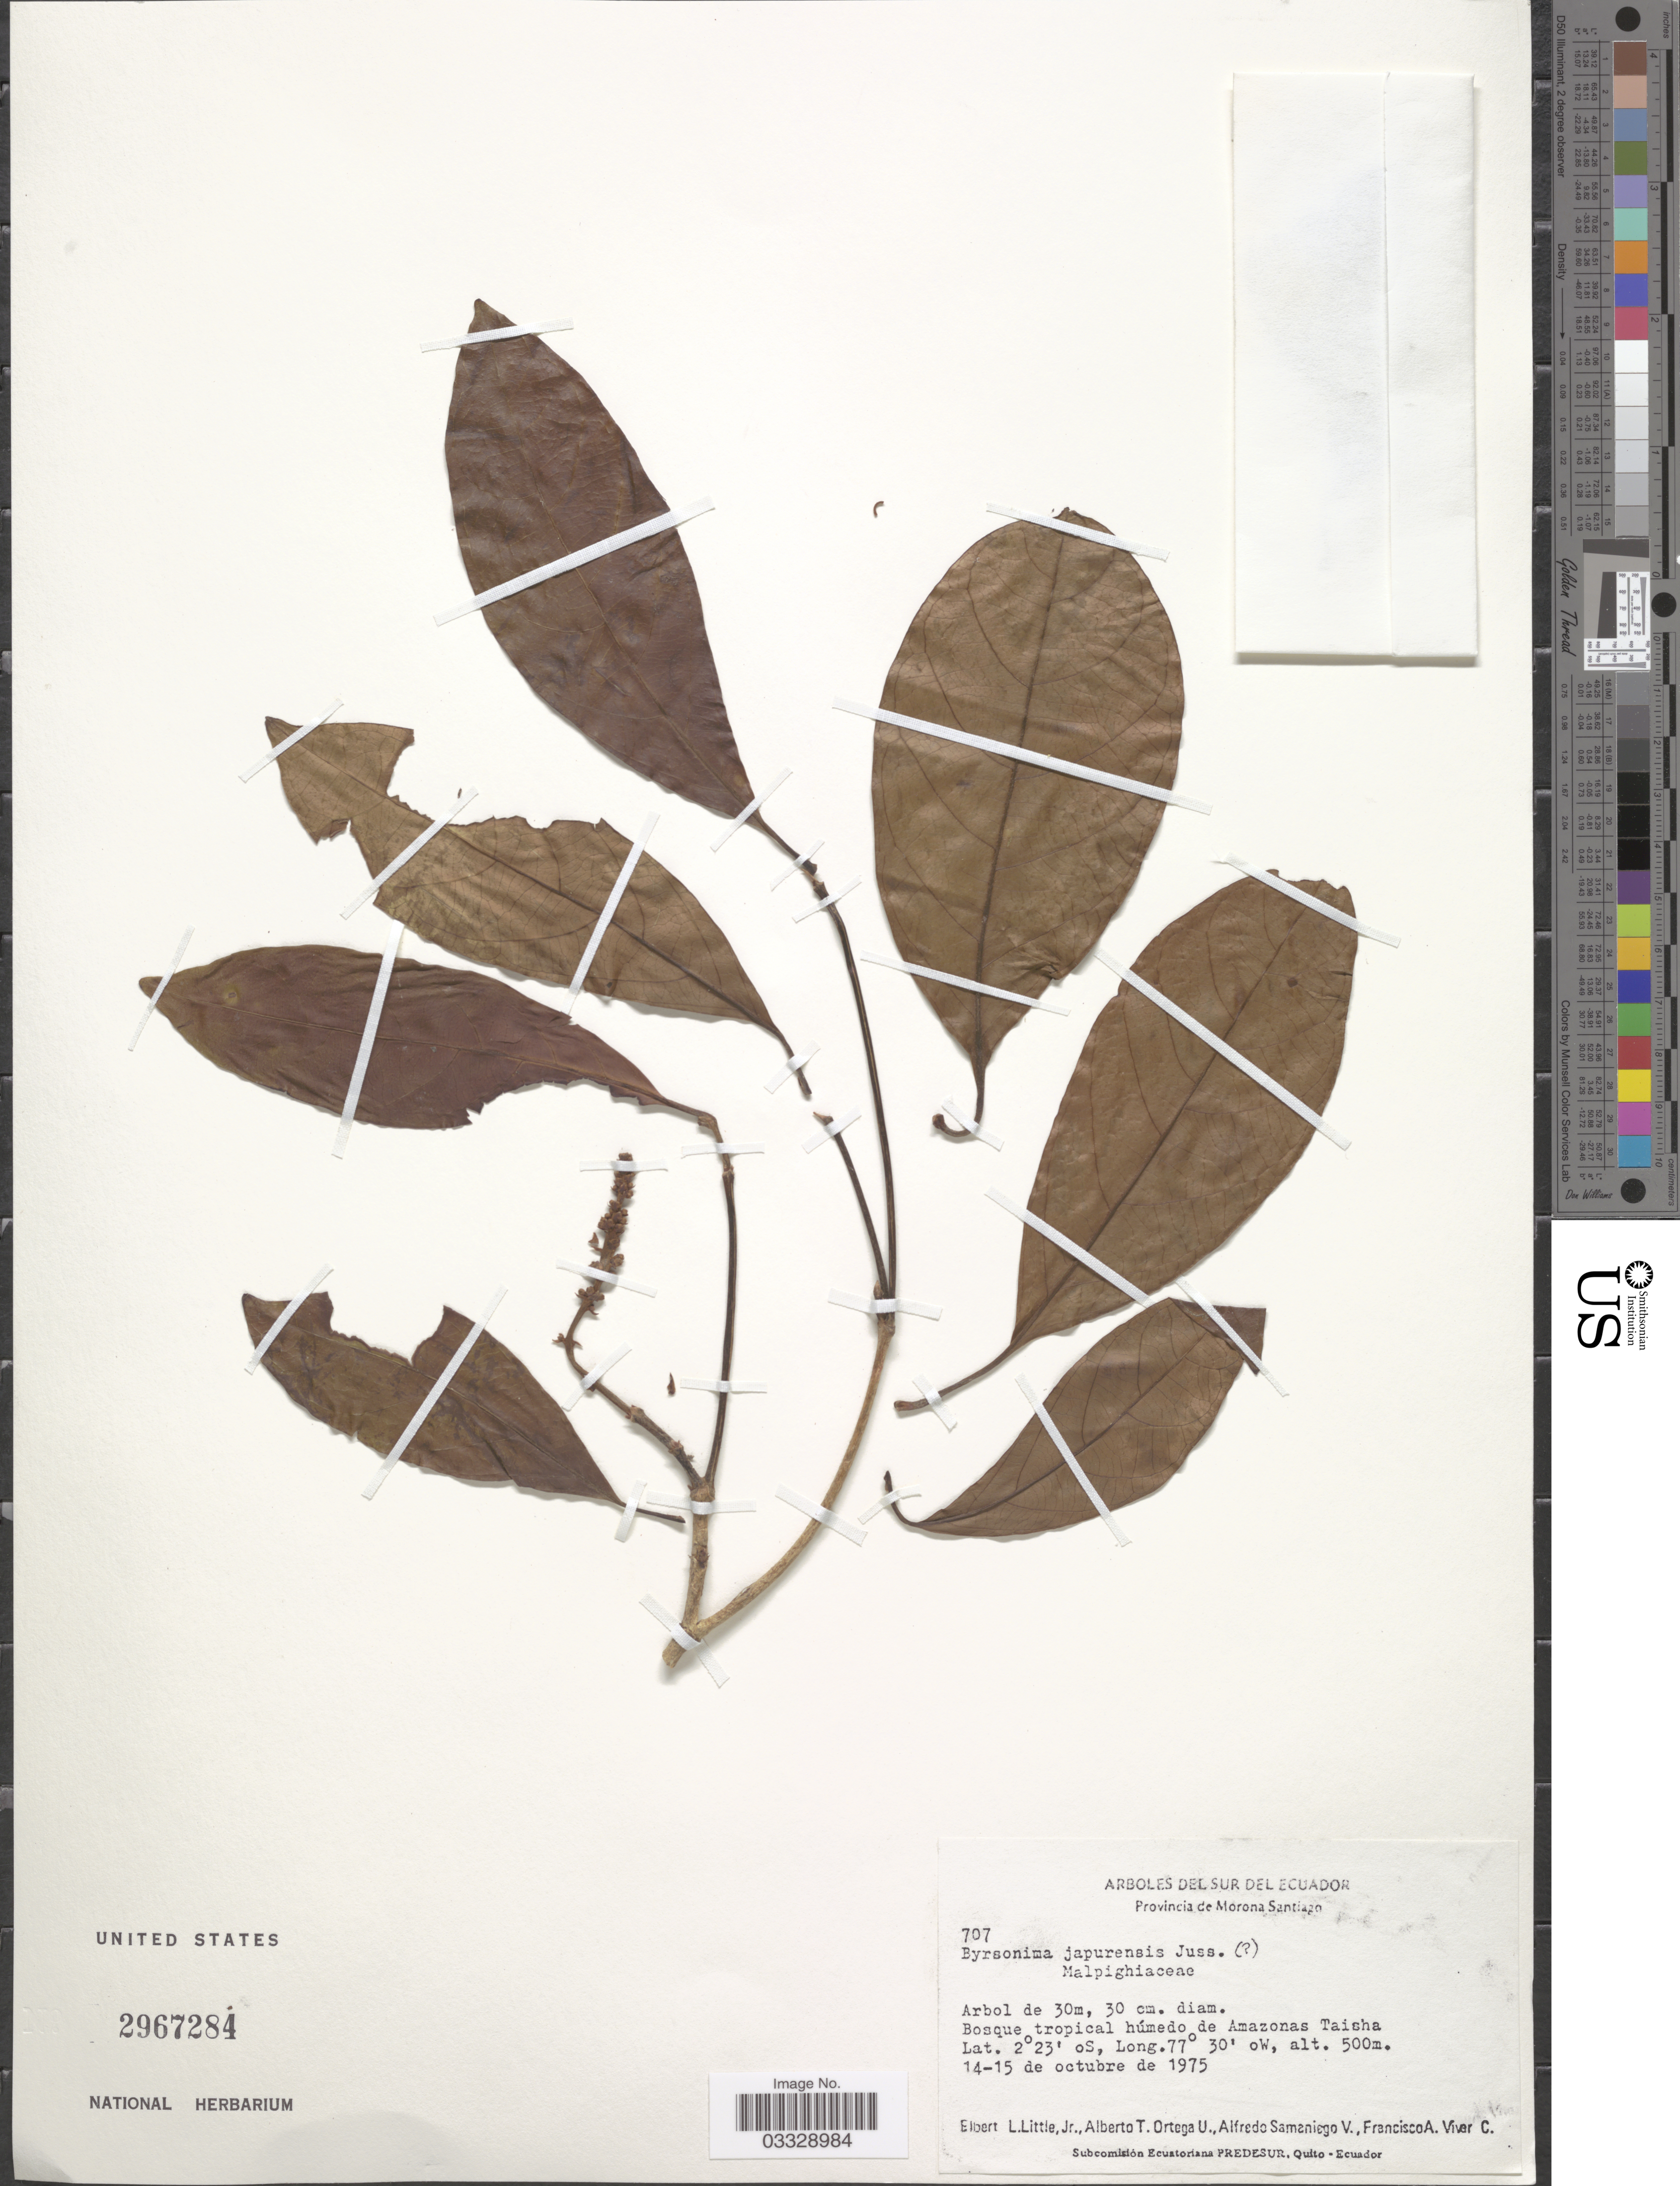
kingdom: Plantae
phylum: Tracheophyta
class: Magnoliopsida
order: Malpighiales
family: Malpighiaceae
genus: Byrsonima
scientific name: Byrsonima japurensis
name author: A. Juss.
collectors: E. L. Little, A. T. Ortega U., A. Samaniego & F. A. Vivar C.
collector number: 707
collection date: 1975-10-14/1975-10-15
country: Ecuador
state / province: Morona-Santiago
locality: Del Sur del Ecuador. Provincia de Morona Santiago. Bosque tropical húmedo de Amazonas Taisha.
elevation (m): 500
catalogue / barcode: US 2967284